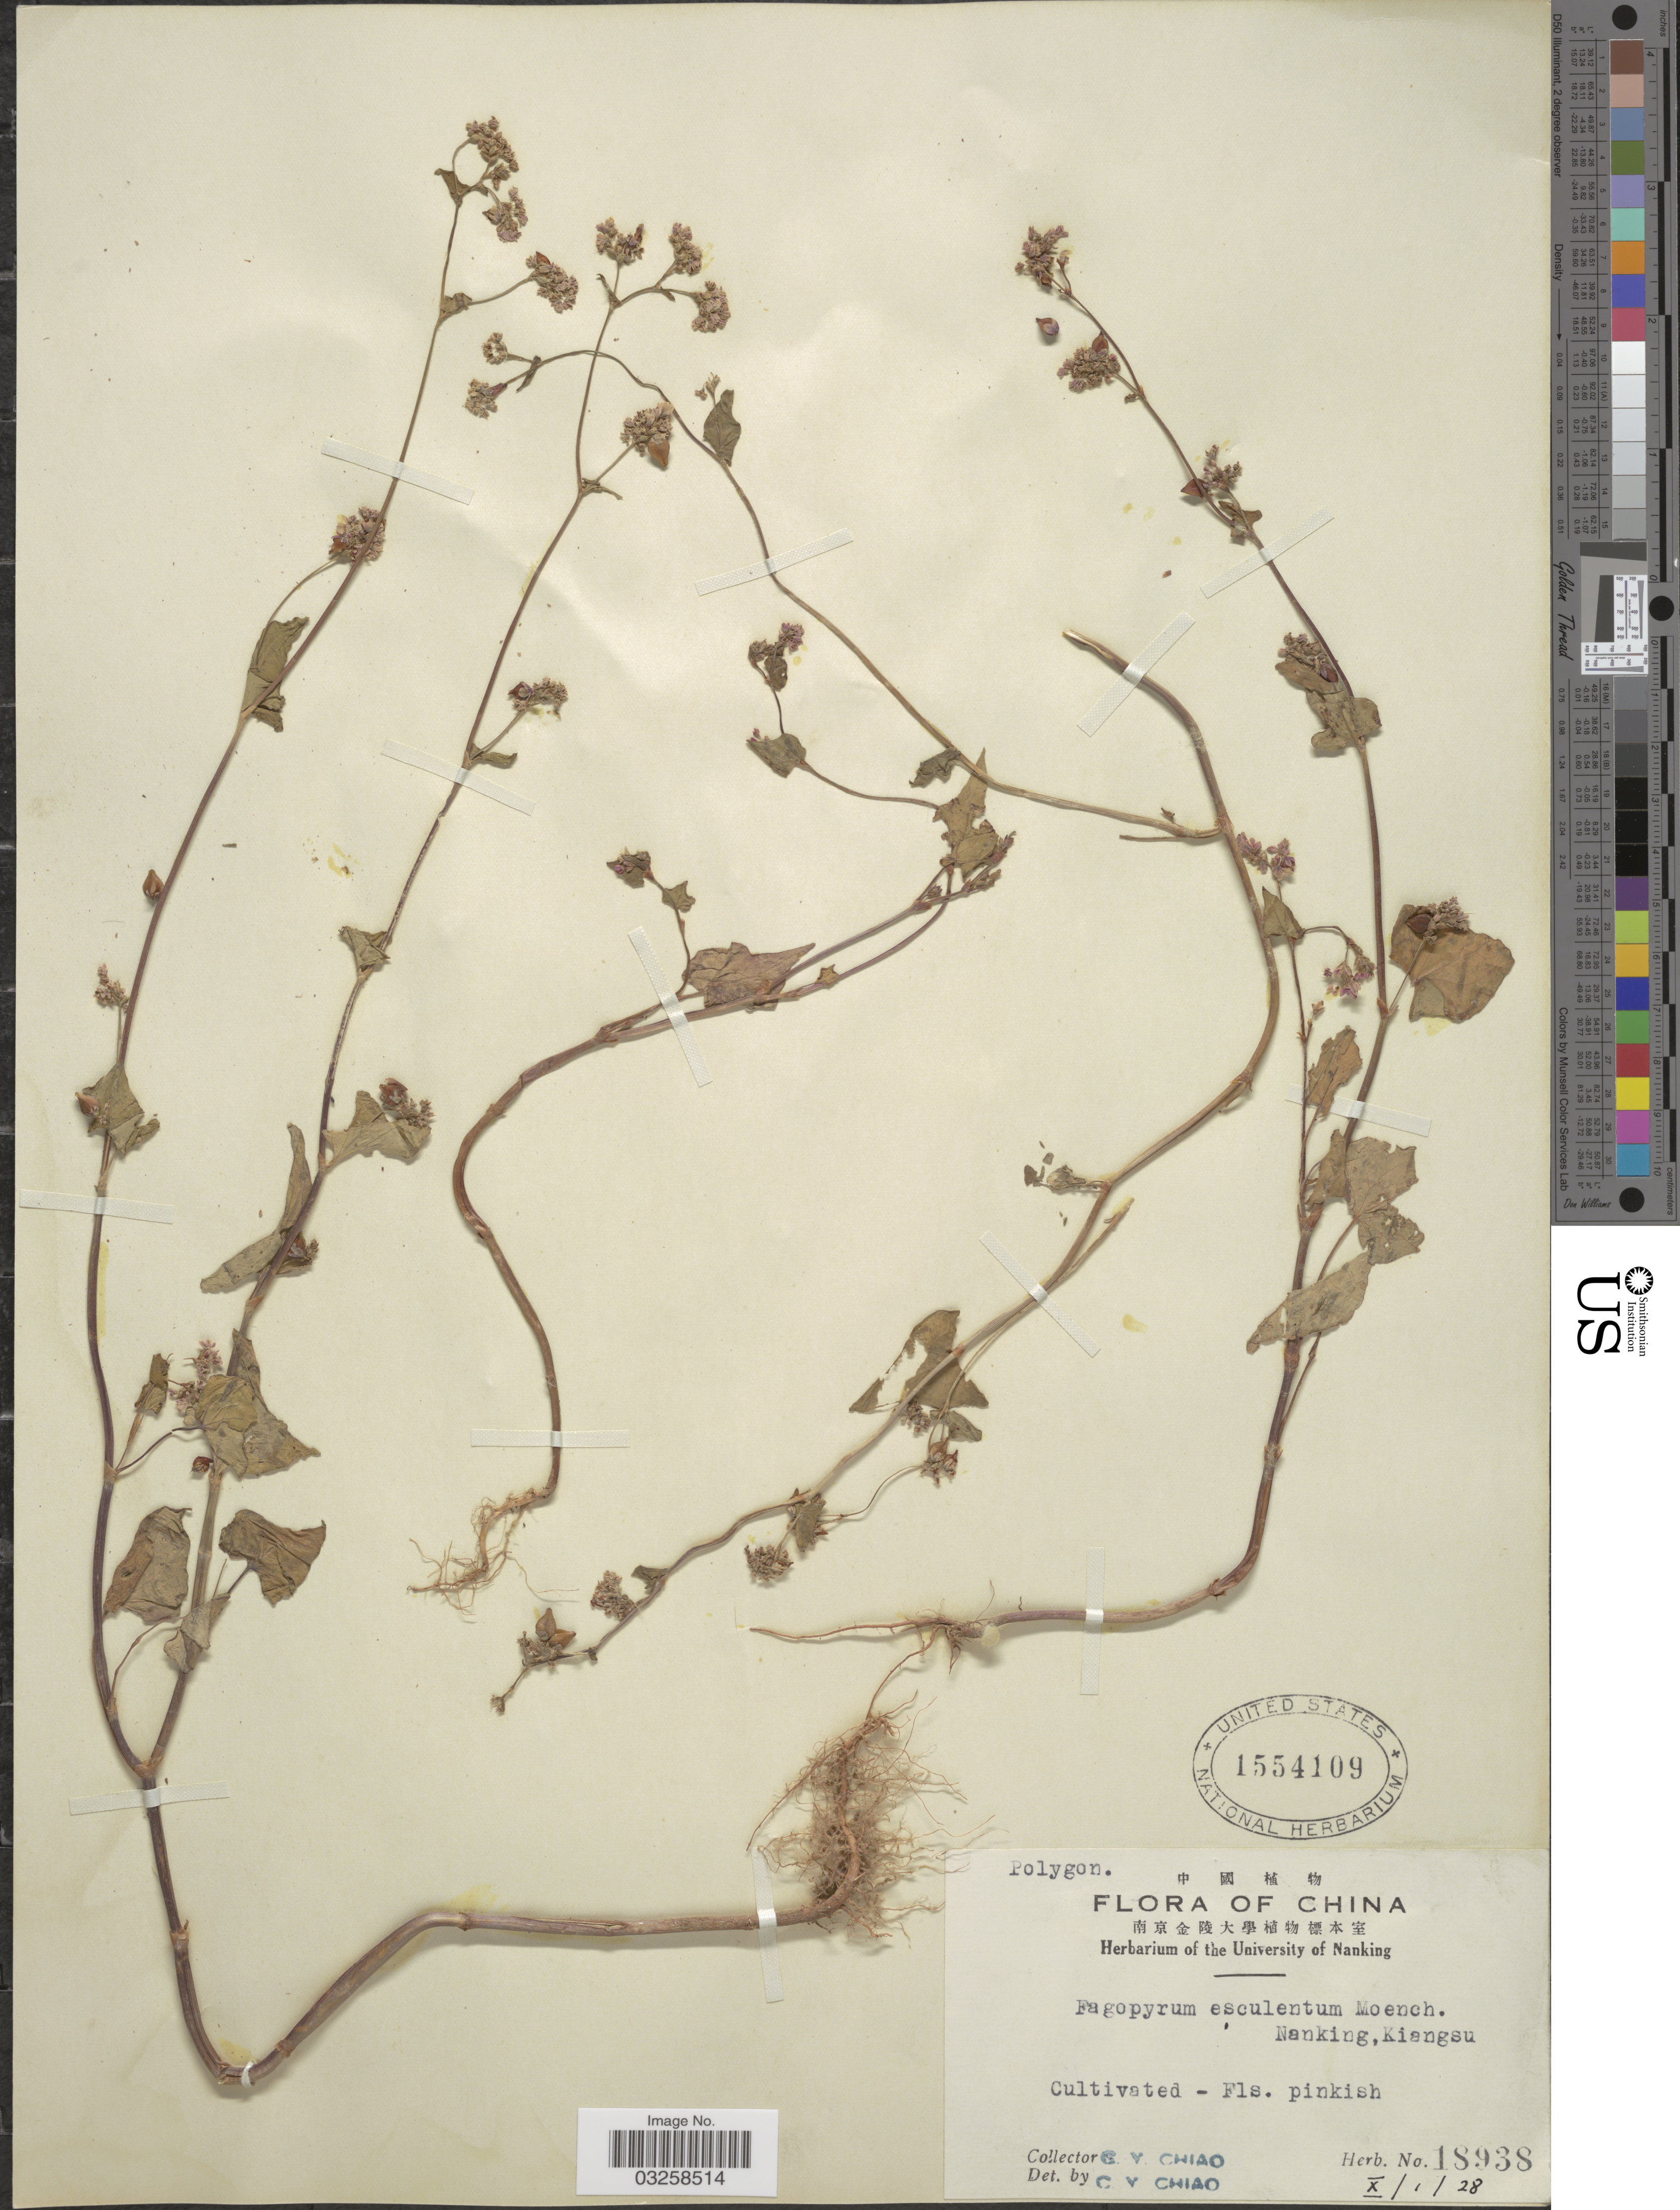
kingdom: Plantae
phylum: Tracheophyta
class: Magnoliopsida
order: Caryophyllales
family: Polygonaceae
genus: Polygonum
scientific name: Polygonum fagopyrum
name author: L.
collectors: C. Y. Chiao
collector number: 18938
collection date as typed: Transcribed d/m/y: 1/10/28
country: China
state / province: Jiangsu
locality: Nanking, Kiangsu.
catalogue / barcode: US 1554109